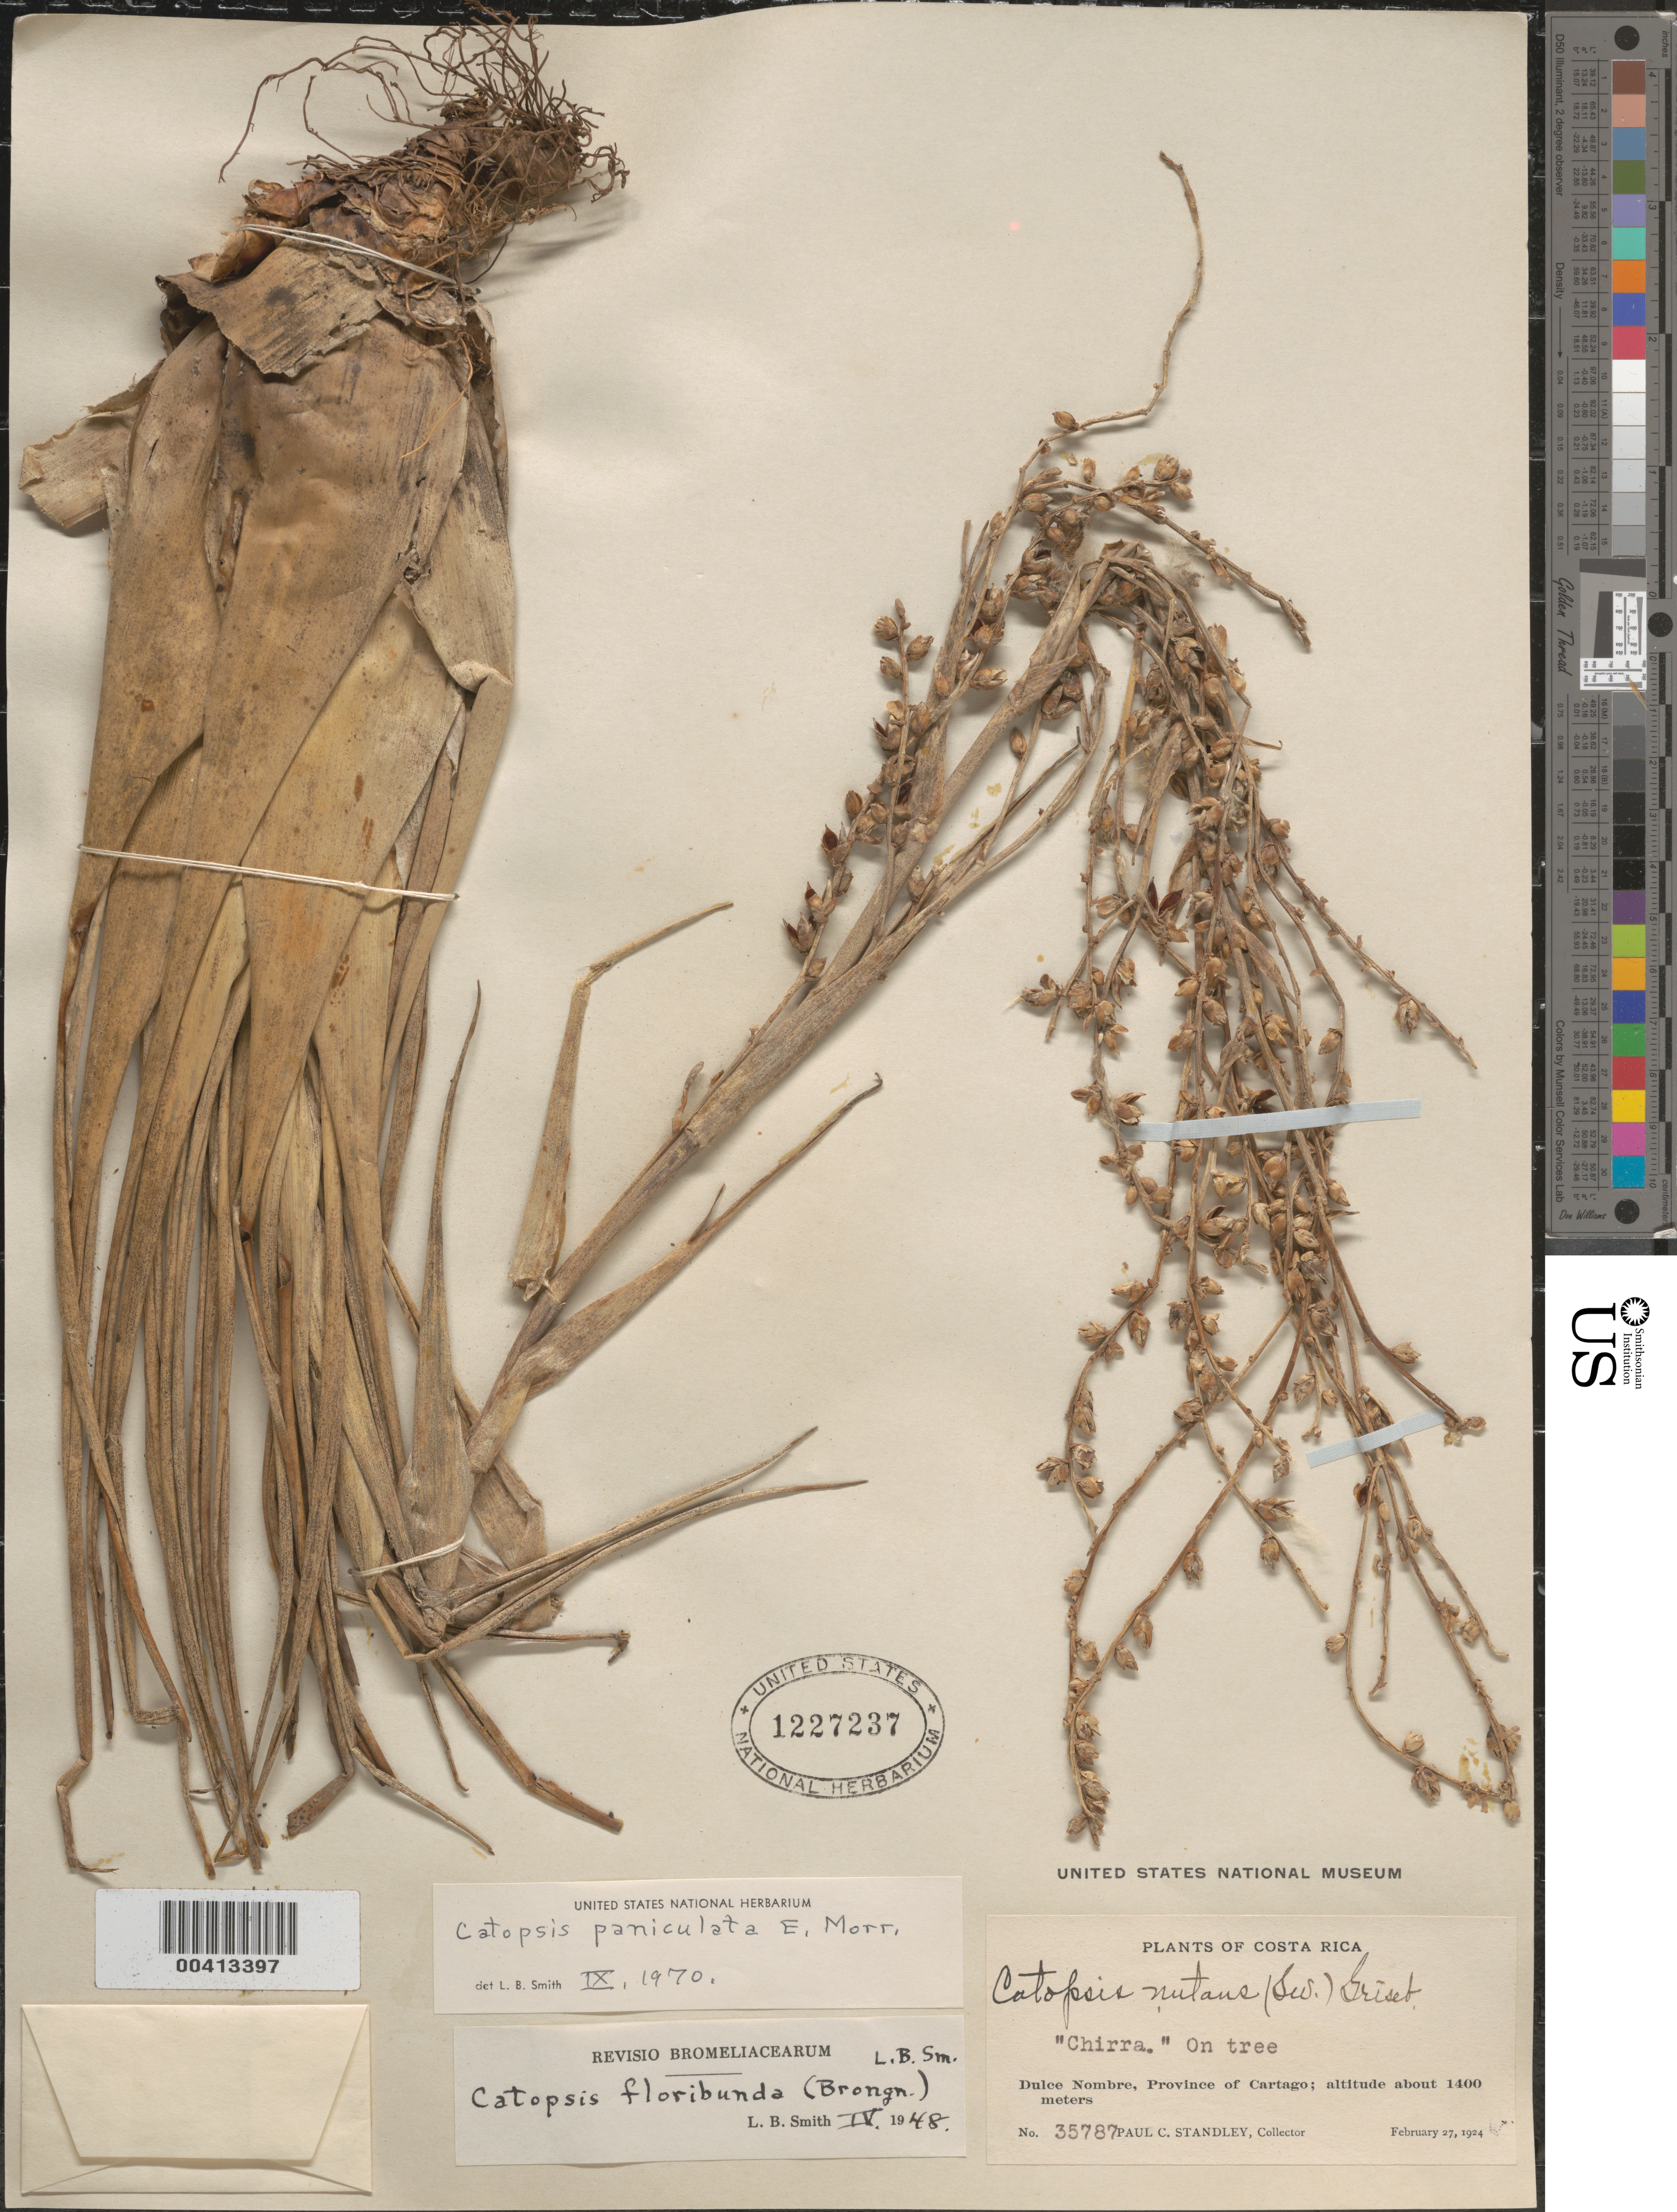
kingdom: Plantae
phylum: Tracheophyta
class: Liliopsida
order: Poales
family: Bromeliaceae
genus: Catopsis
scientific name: Catopsis paniculata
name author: É. Morren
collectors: P. C. Standley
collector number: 35787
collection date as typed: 27 Feb 1924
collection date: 1924-02-27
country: Costa Rica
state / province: Cartago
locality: Dulce Nombre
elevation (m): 1400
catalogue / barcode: US 1227237